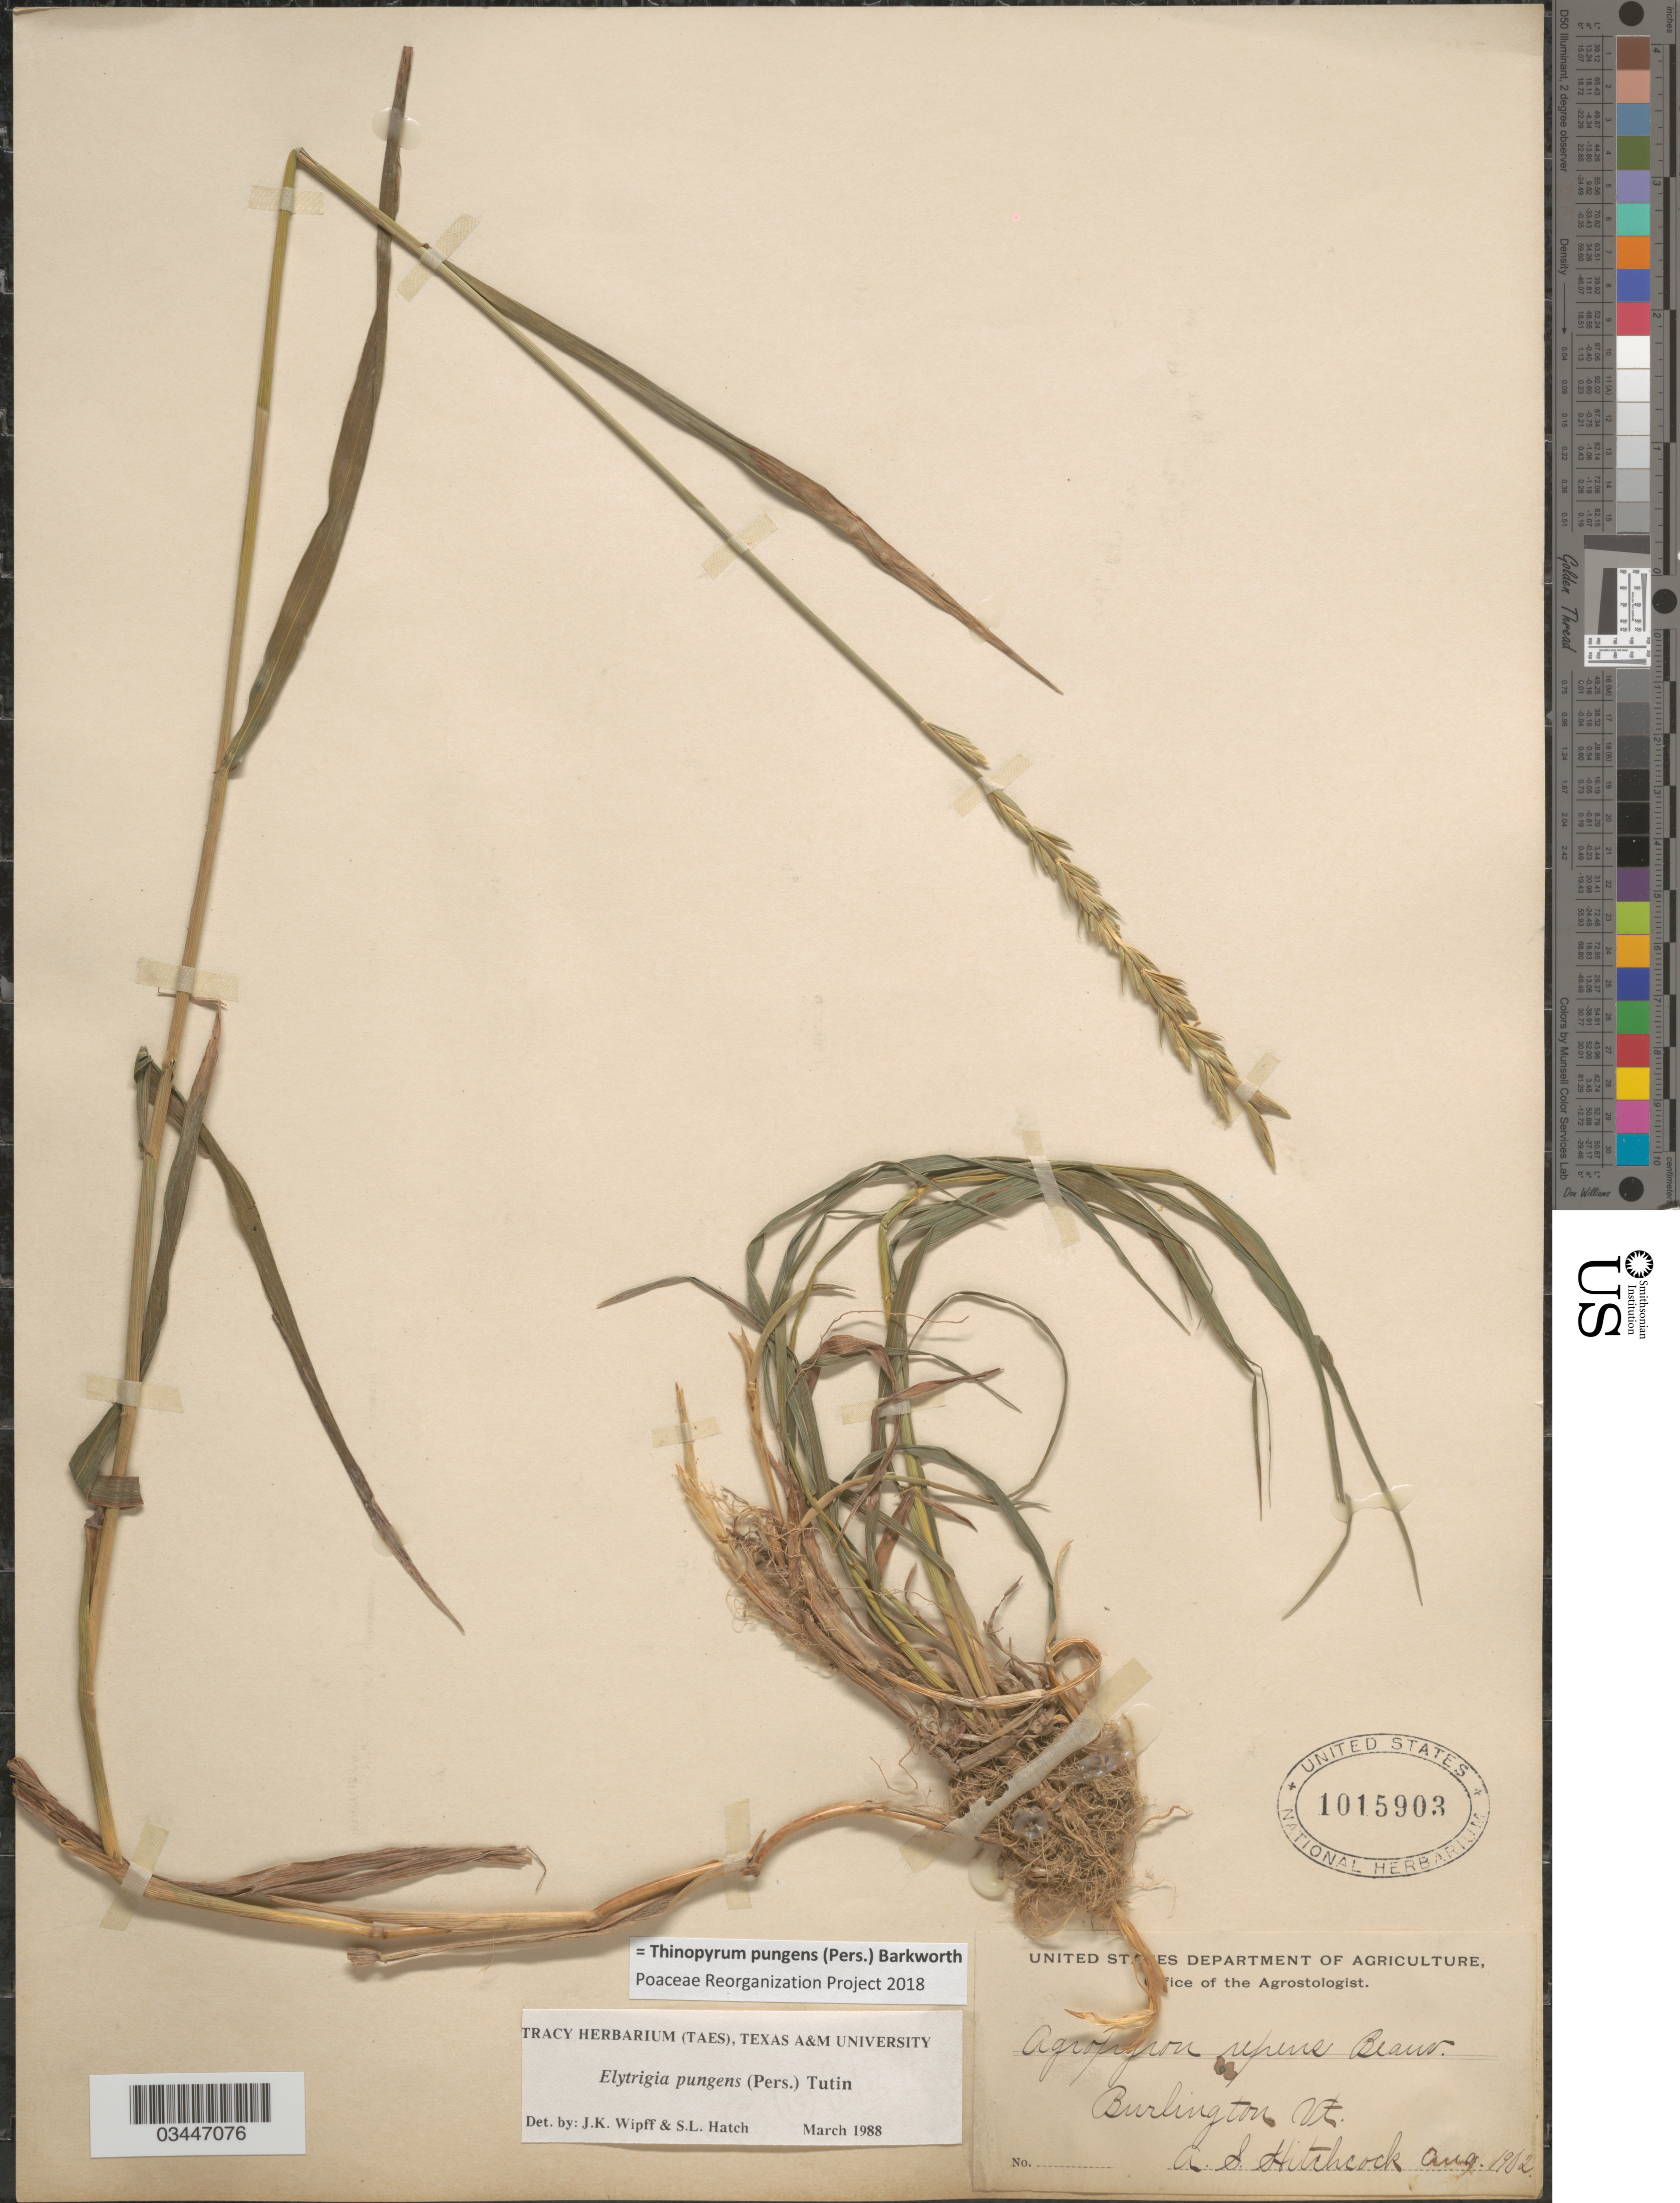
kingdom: Plantae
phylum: Tracheophyta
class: Liliopsida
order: Poales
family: Poaceae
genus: Thinopyrum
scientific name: Thinopyrum pungens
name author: (Pers.) Barkworth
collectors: A. S. Hitchcock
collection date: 1902-08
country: United States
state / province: Vermont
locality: Burlington.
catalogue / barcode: US 1015903